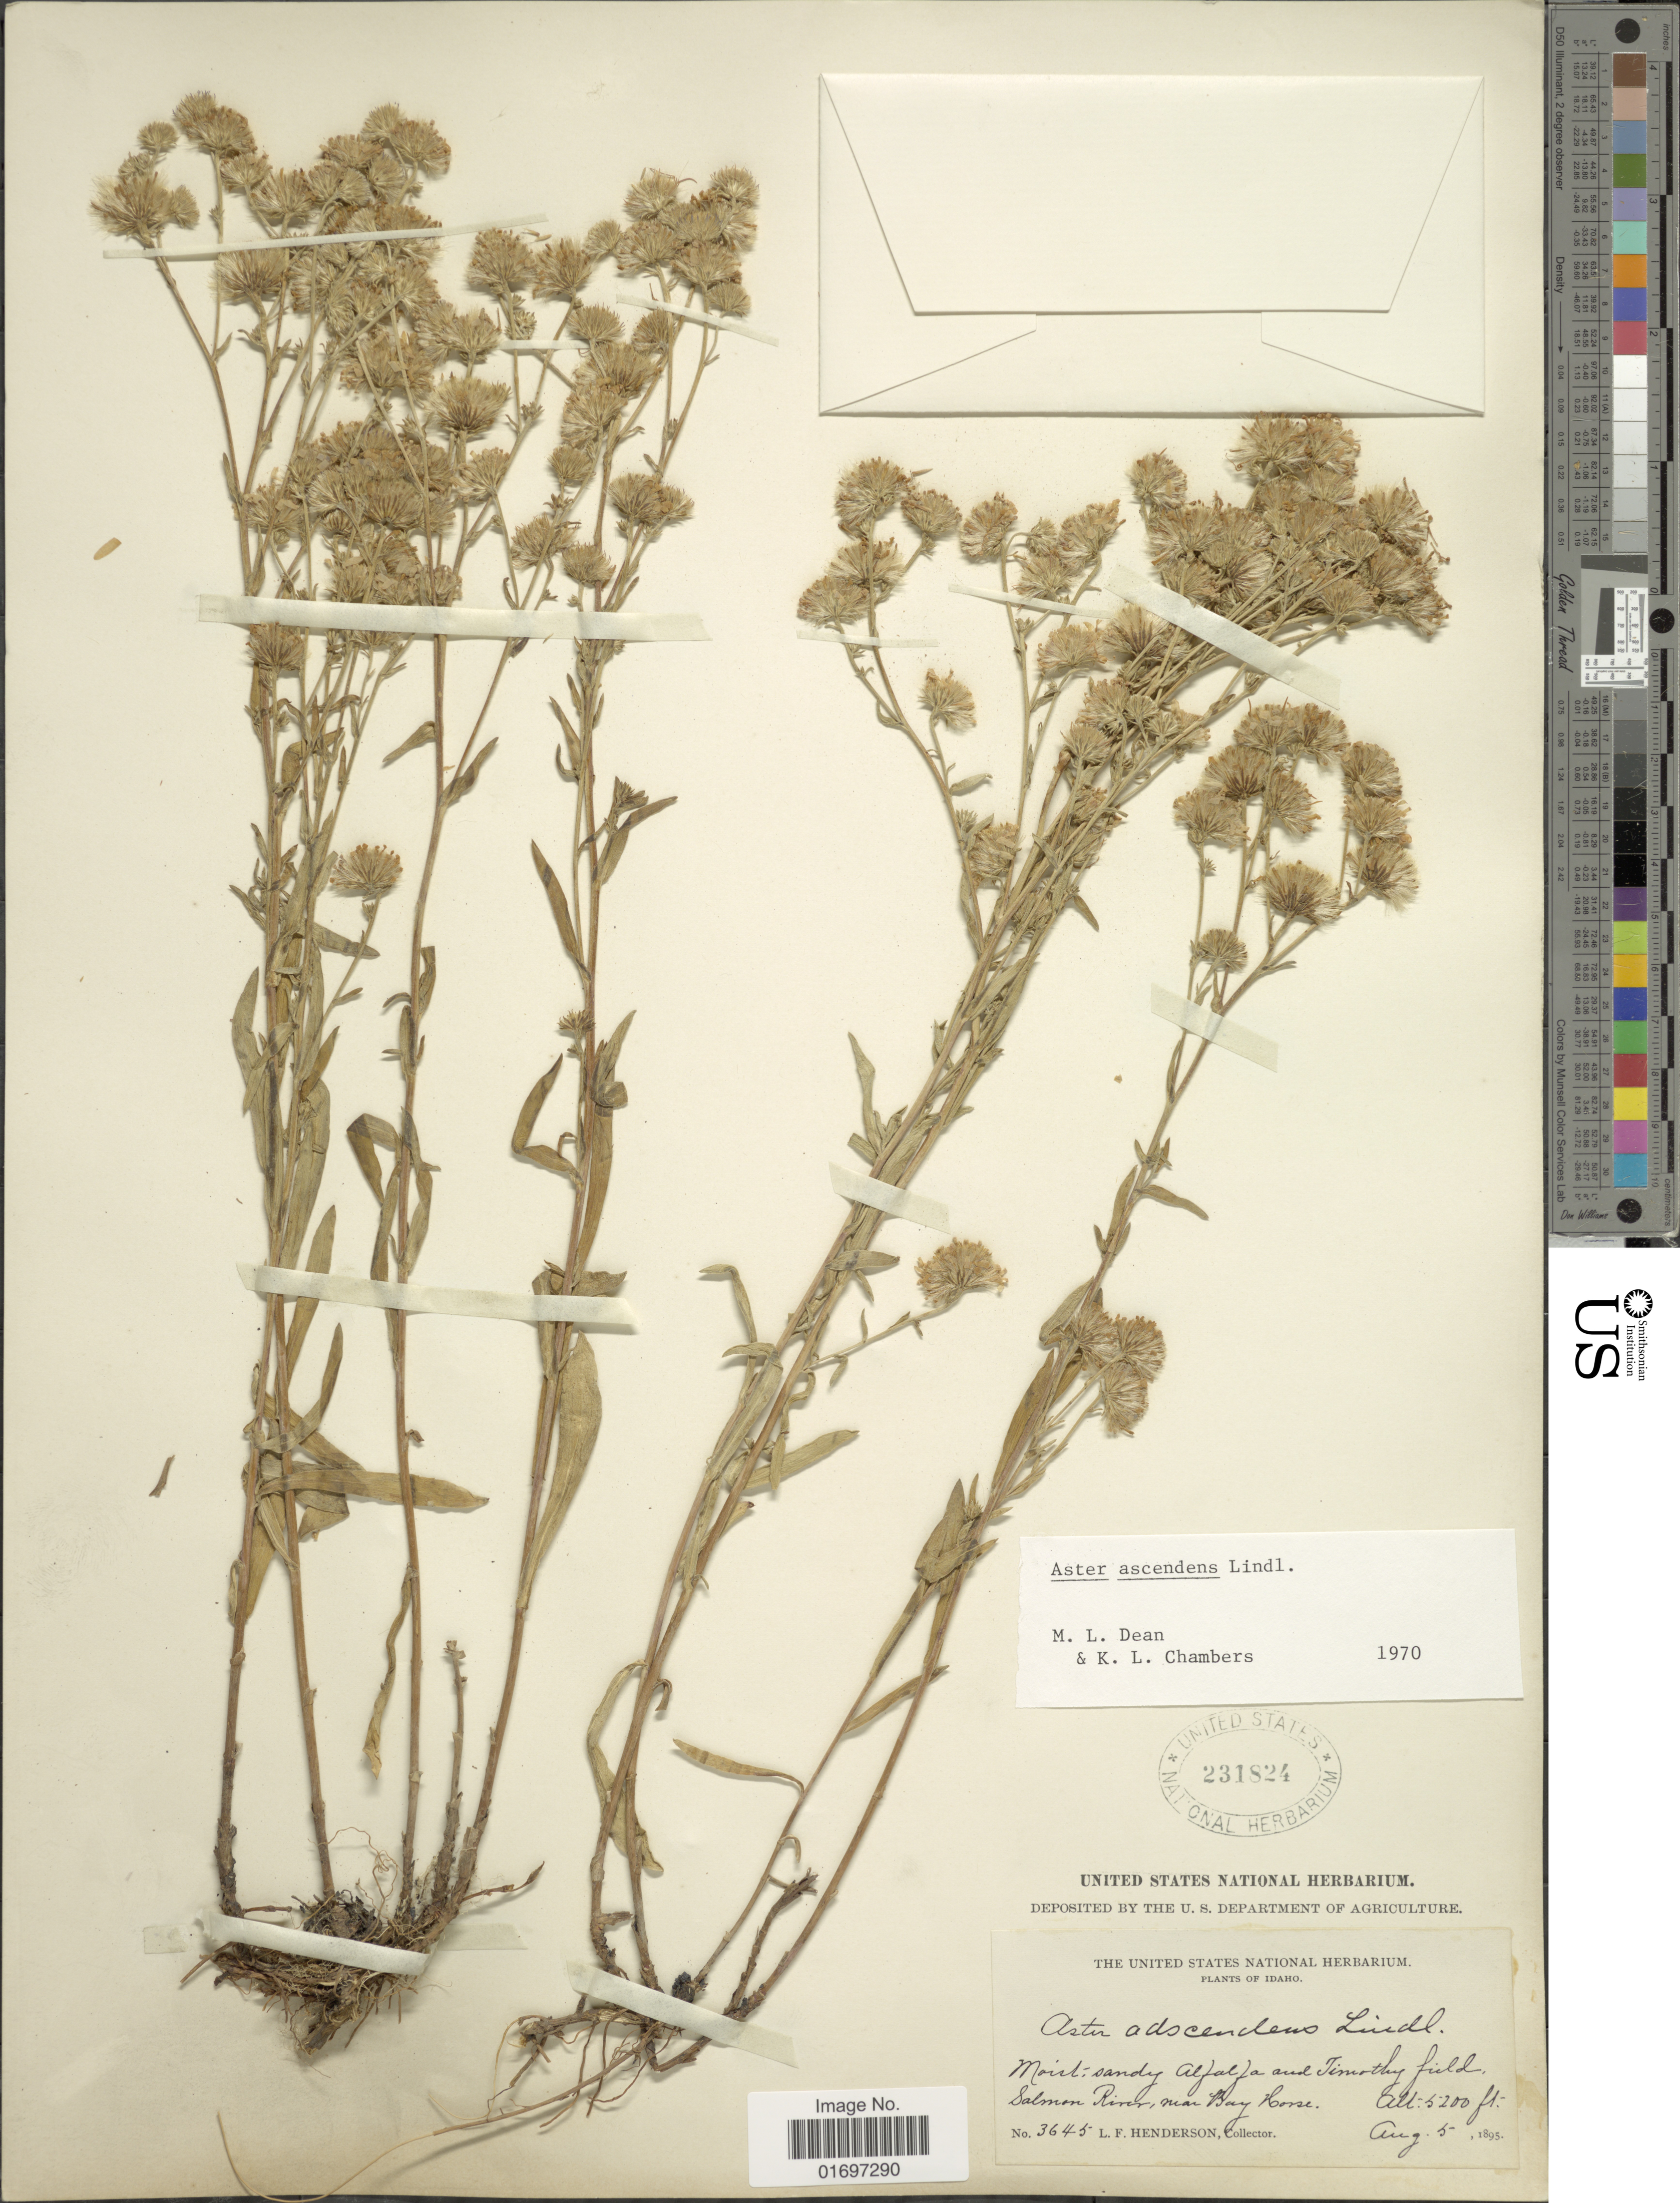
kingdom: Plantae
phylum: Tracheophyta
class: Magnoliopsida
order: Asterales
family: Asteraceae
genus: Symphyotrichum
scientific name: Symphyotrichum ascendens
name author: (Lindl.) G.L. Nesom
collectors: L. Henderson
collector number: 3645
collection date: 1895-08-05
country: United States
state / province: Idaho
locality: Moist sandy Alfalfa and Timothy field, Salmon River, near Bay Horse.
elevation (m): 1585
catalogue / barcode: US 231824